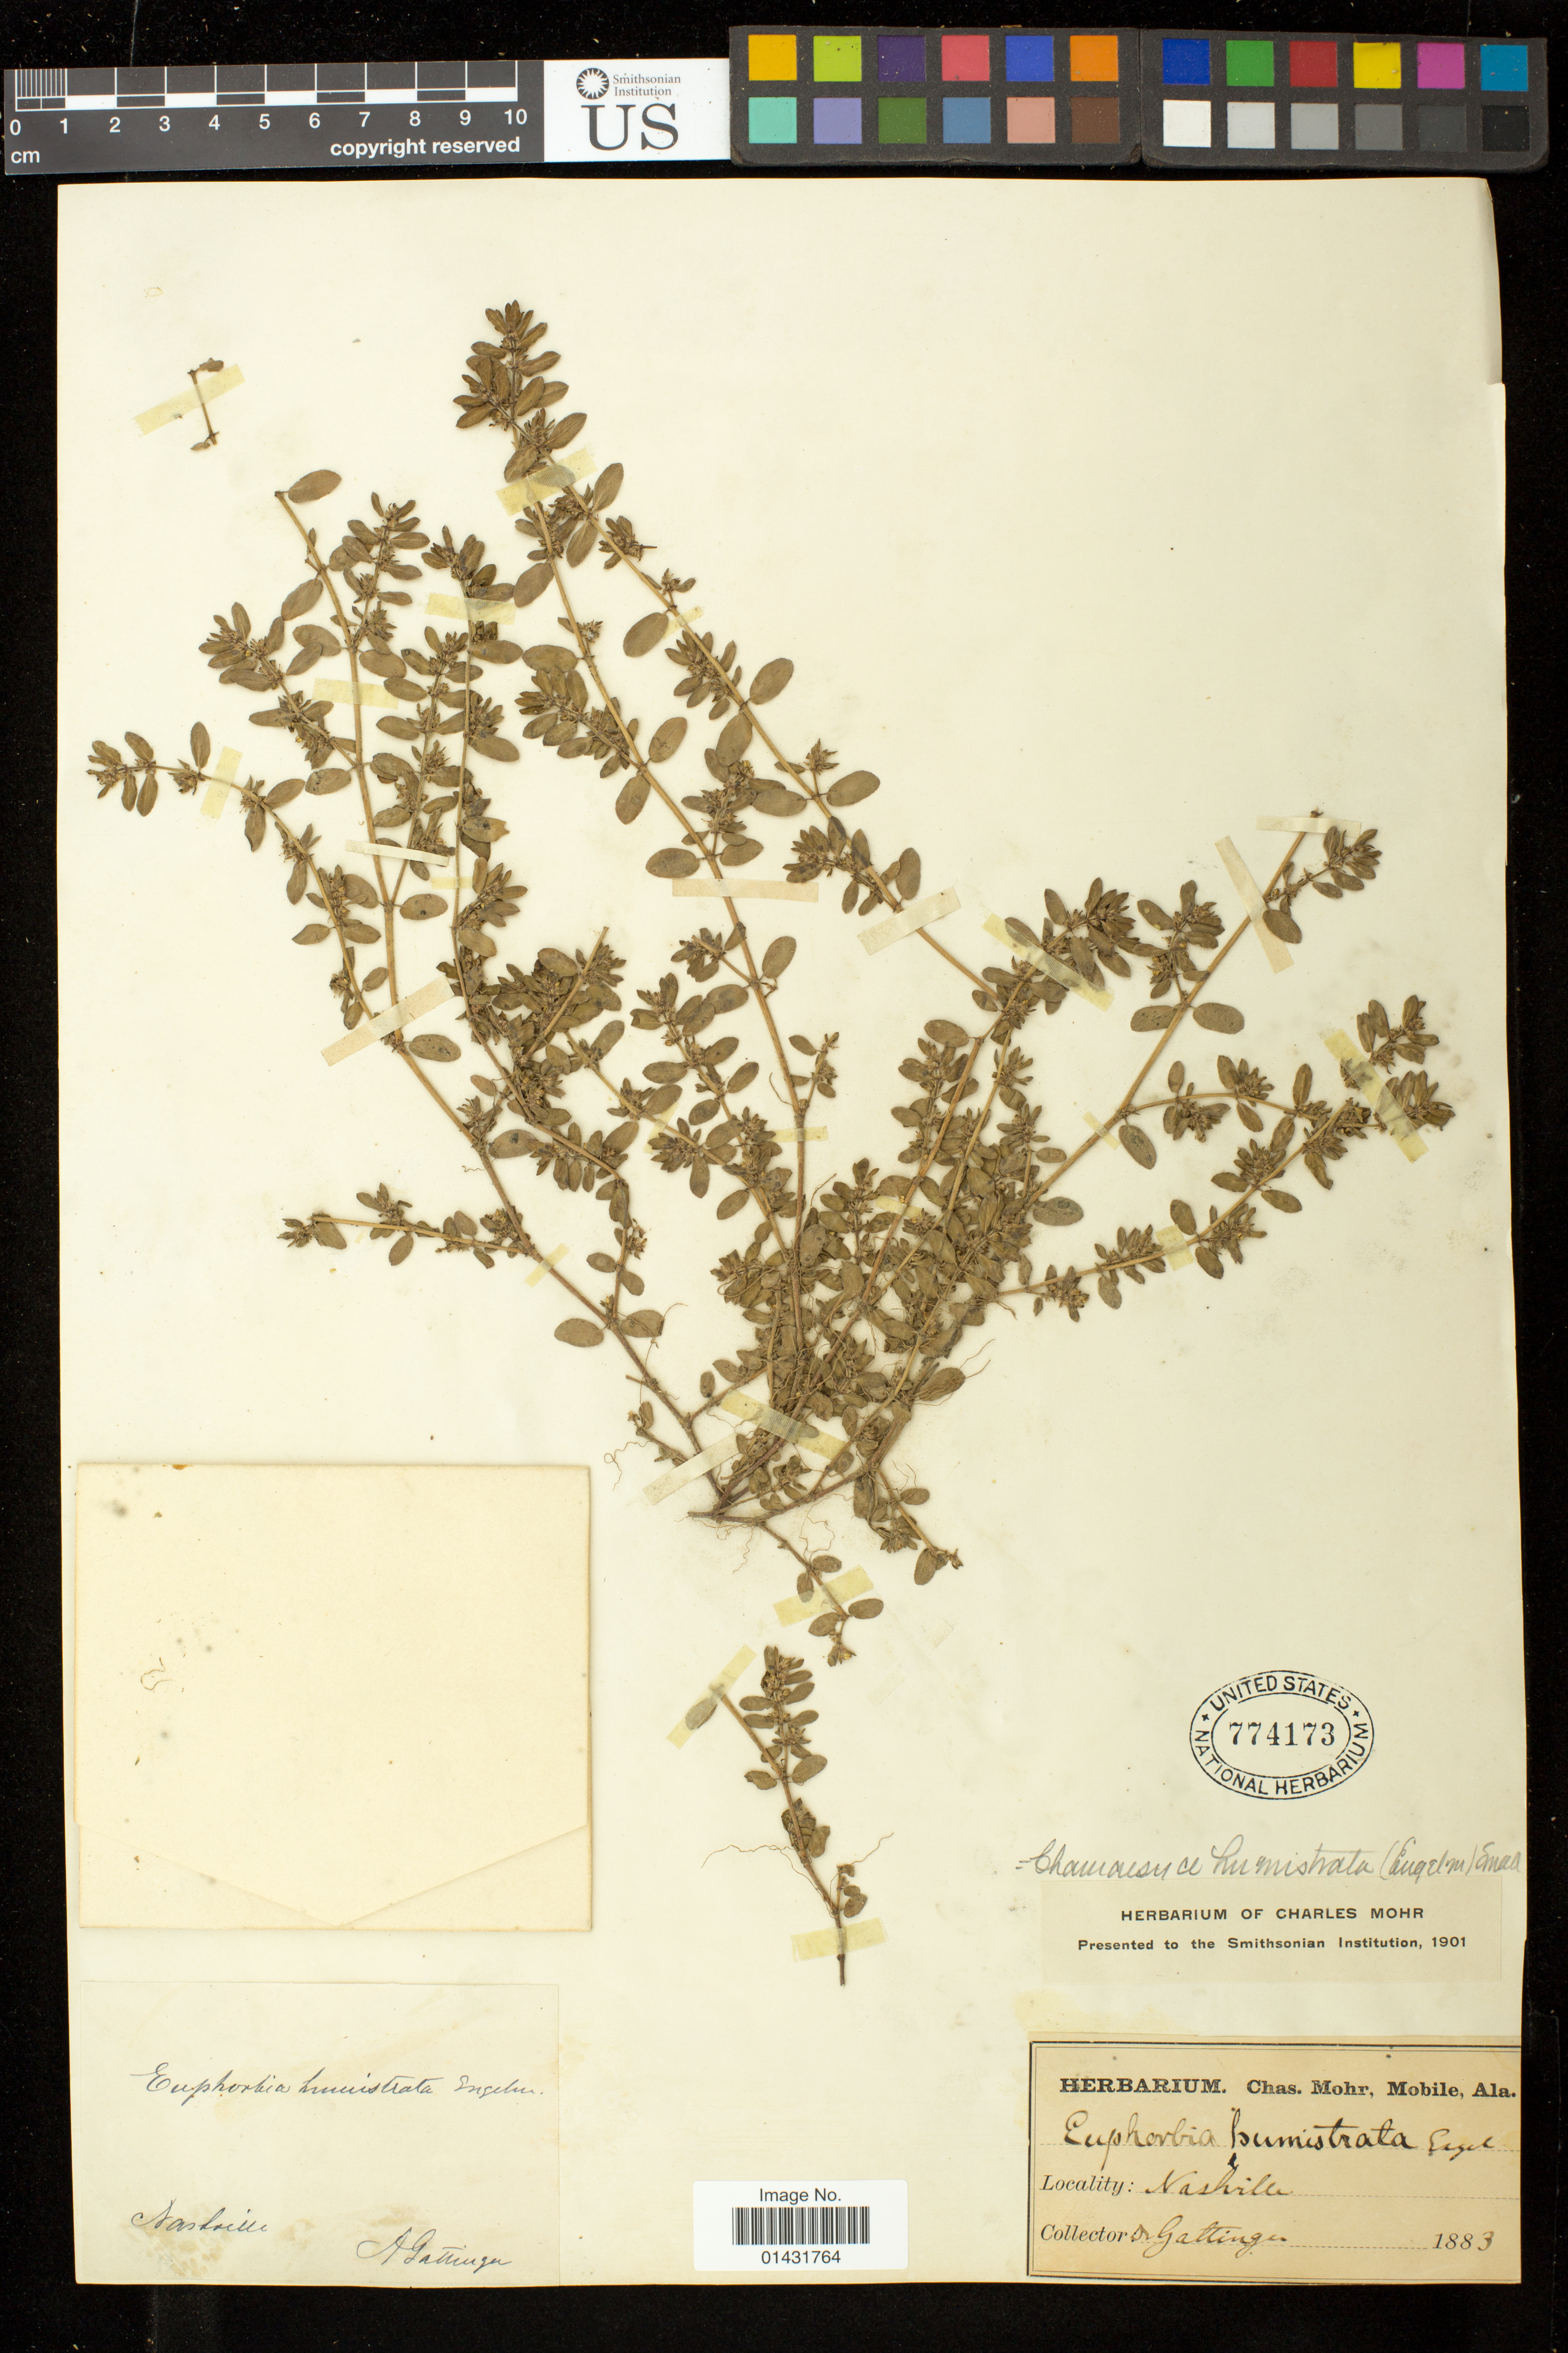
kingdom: Plantae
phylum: Tracheophyta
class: Magnoliopsida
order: Malpighiales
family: Euphorbiaceae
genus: Euphorbia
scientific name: Euphorbia humistrata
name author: Engelm. ex A. Gray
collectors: A. Gattinger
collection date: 1883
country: United States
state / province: Tennessee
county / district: Davidson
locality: Nashville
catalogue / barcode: US 774173